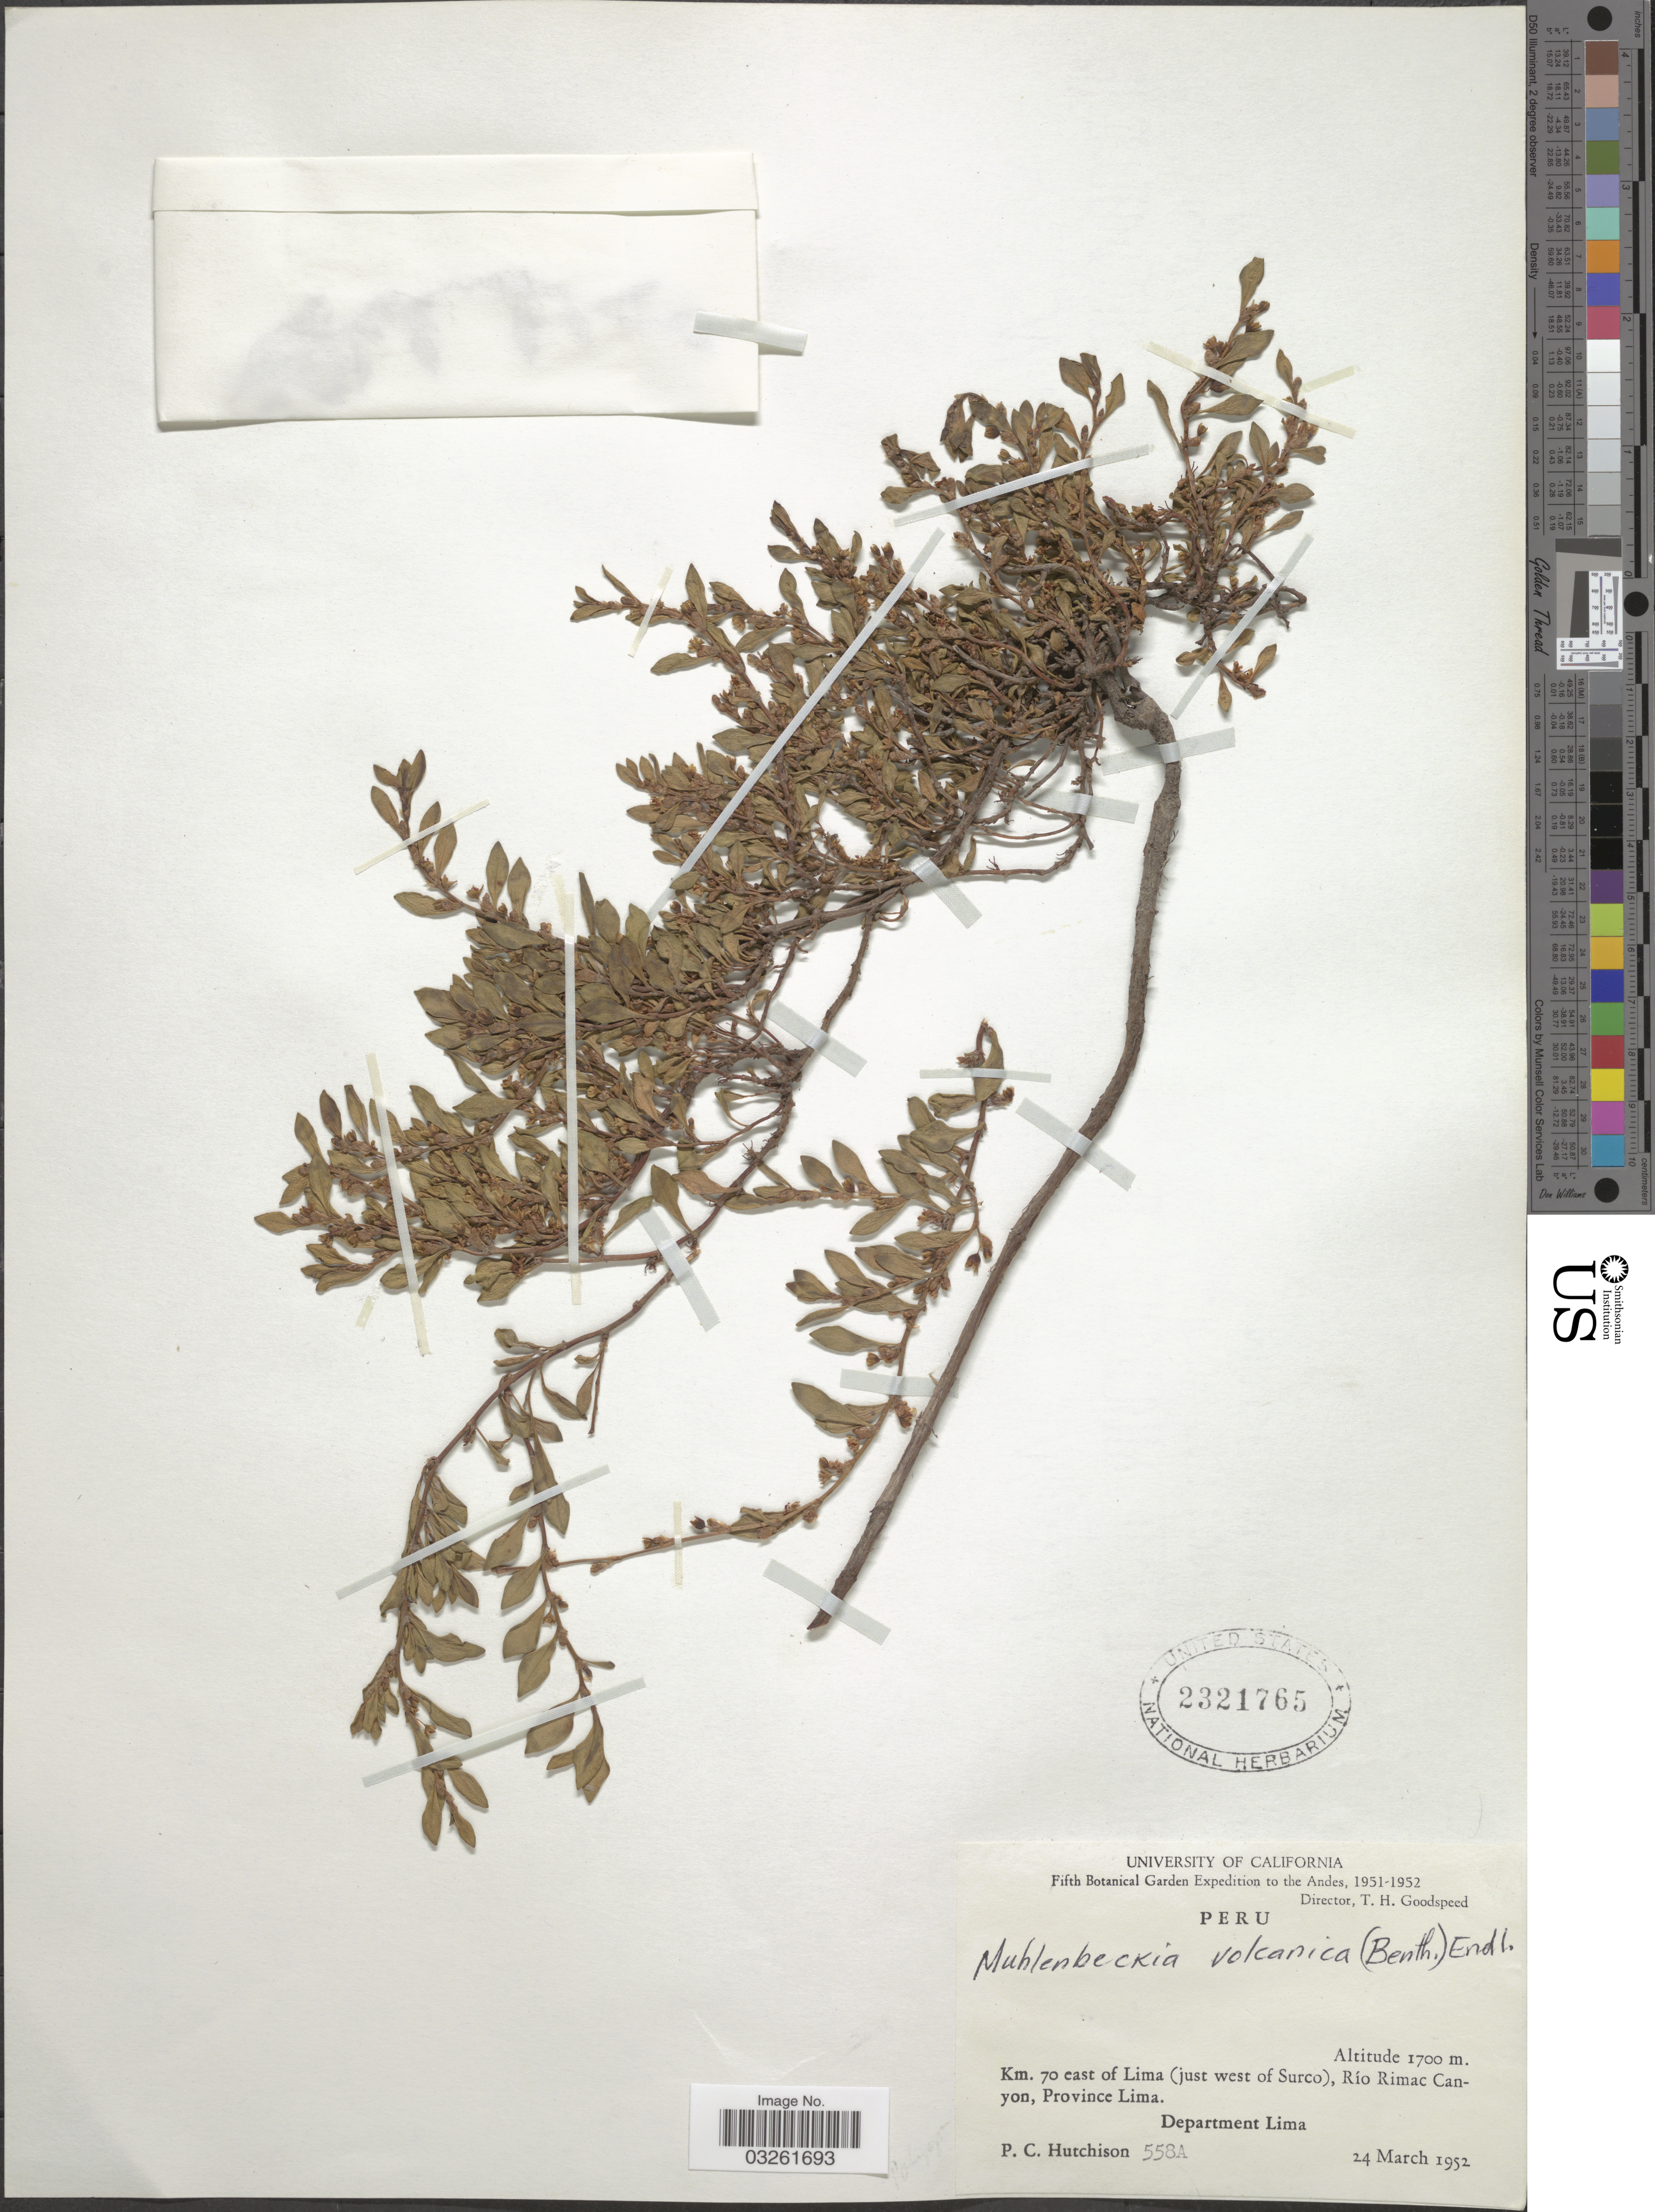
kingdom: Plantae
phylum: Tracheophyta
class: Magnoliopsida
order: Caryophyllales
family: Polygonaceae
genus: Muehlenbeckia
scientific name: Muehlenbeckia volcanica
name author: (Benth.) Endl.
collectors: P. C. Hutchison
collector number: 558A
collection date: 1952-03-24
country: Peru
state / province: Lima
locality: The Andes. Km. 70 east of Lima (just west of Surco), Río Rimac Canyon. Department Lima.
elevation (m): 1700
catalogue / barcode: US 2321765